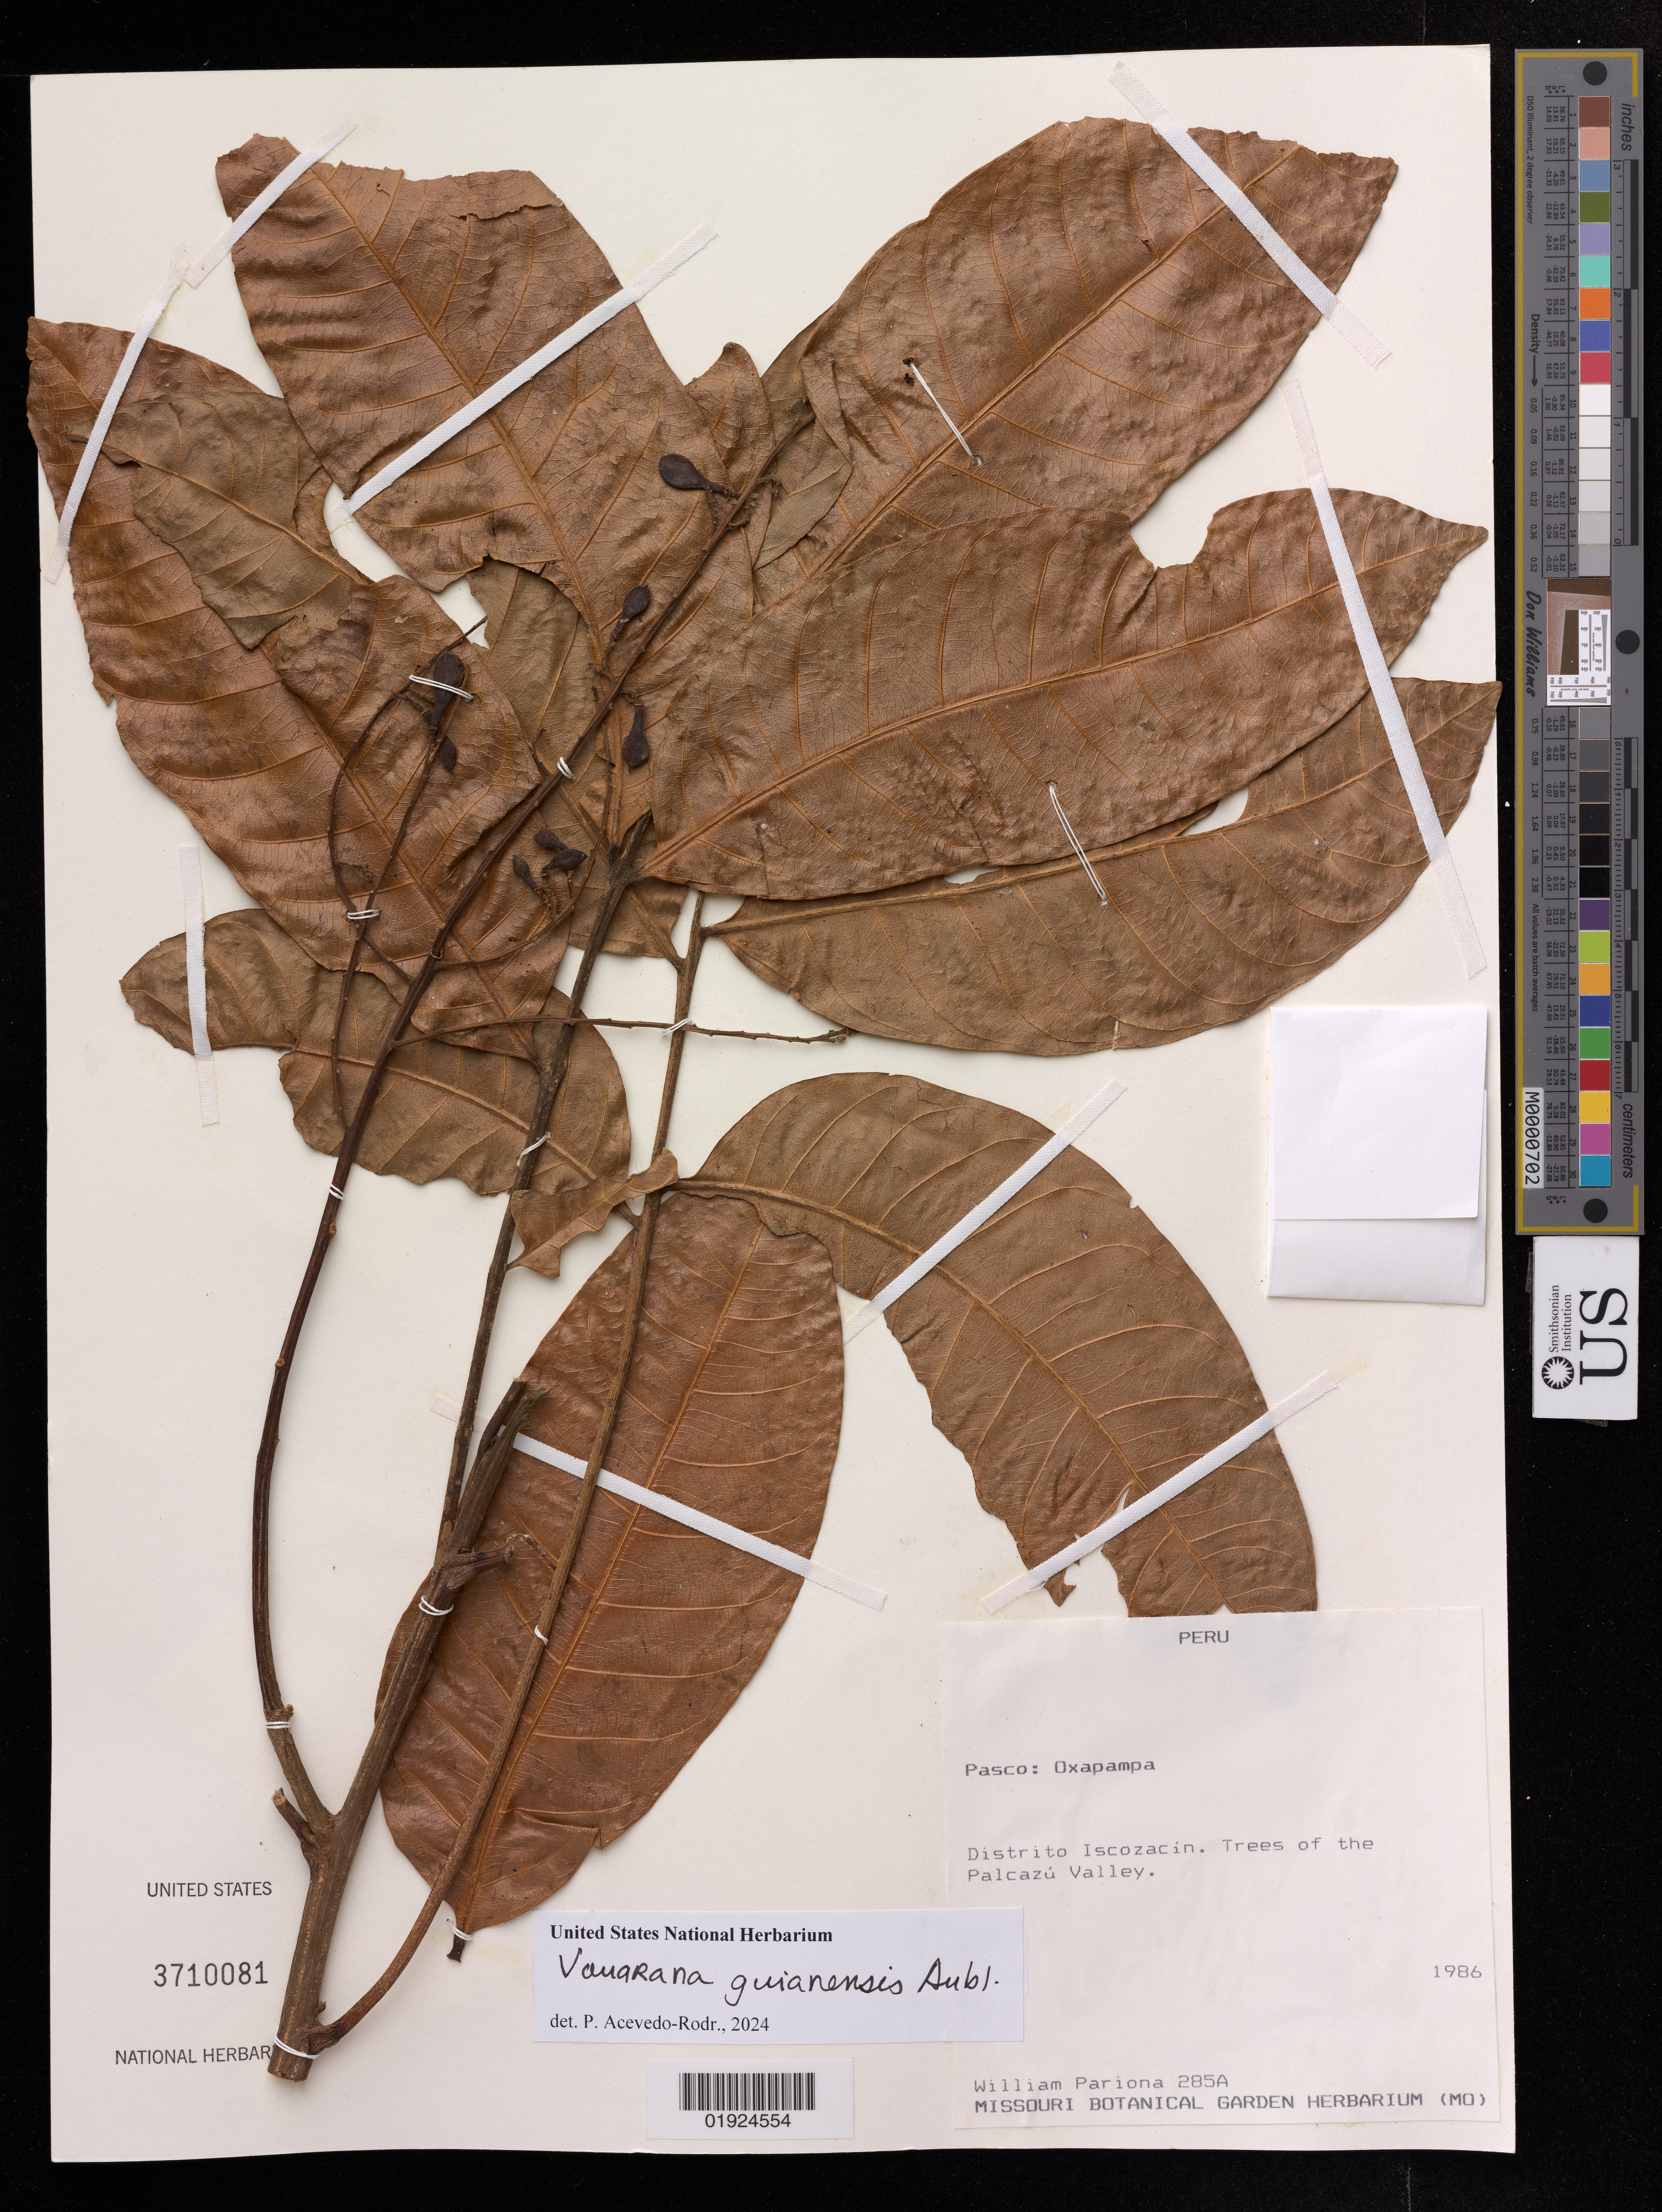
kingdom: Plantae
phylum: Tracheophyta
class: Magnoliopsida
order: Sapindales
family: Sapindaceae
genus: Vouarana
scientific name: Vouarana guianensis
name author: Aubl.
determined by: Acevedo-Rodriguez, P., (US), Smithsonian Institution - National Museum of Natural History (UNITED STATES)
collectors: W. Pariona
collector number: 285A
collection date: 1986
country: Peru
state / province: Pasco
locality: Oxapampa, Distrito Iscozacín. Palcazú Valley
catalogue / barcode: US 3710081